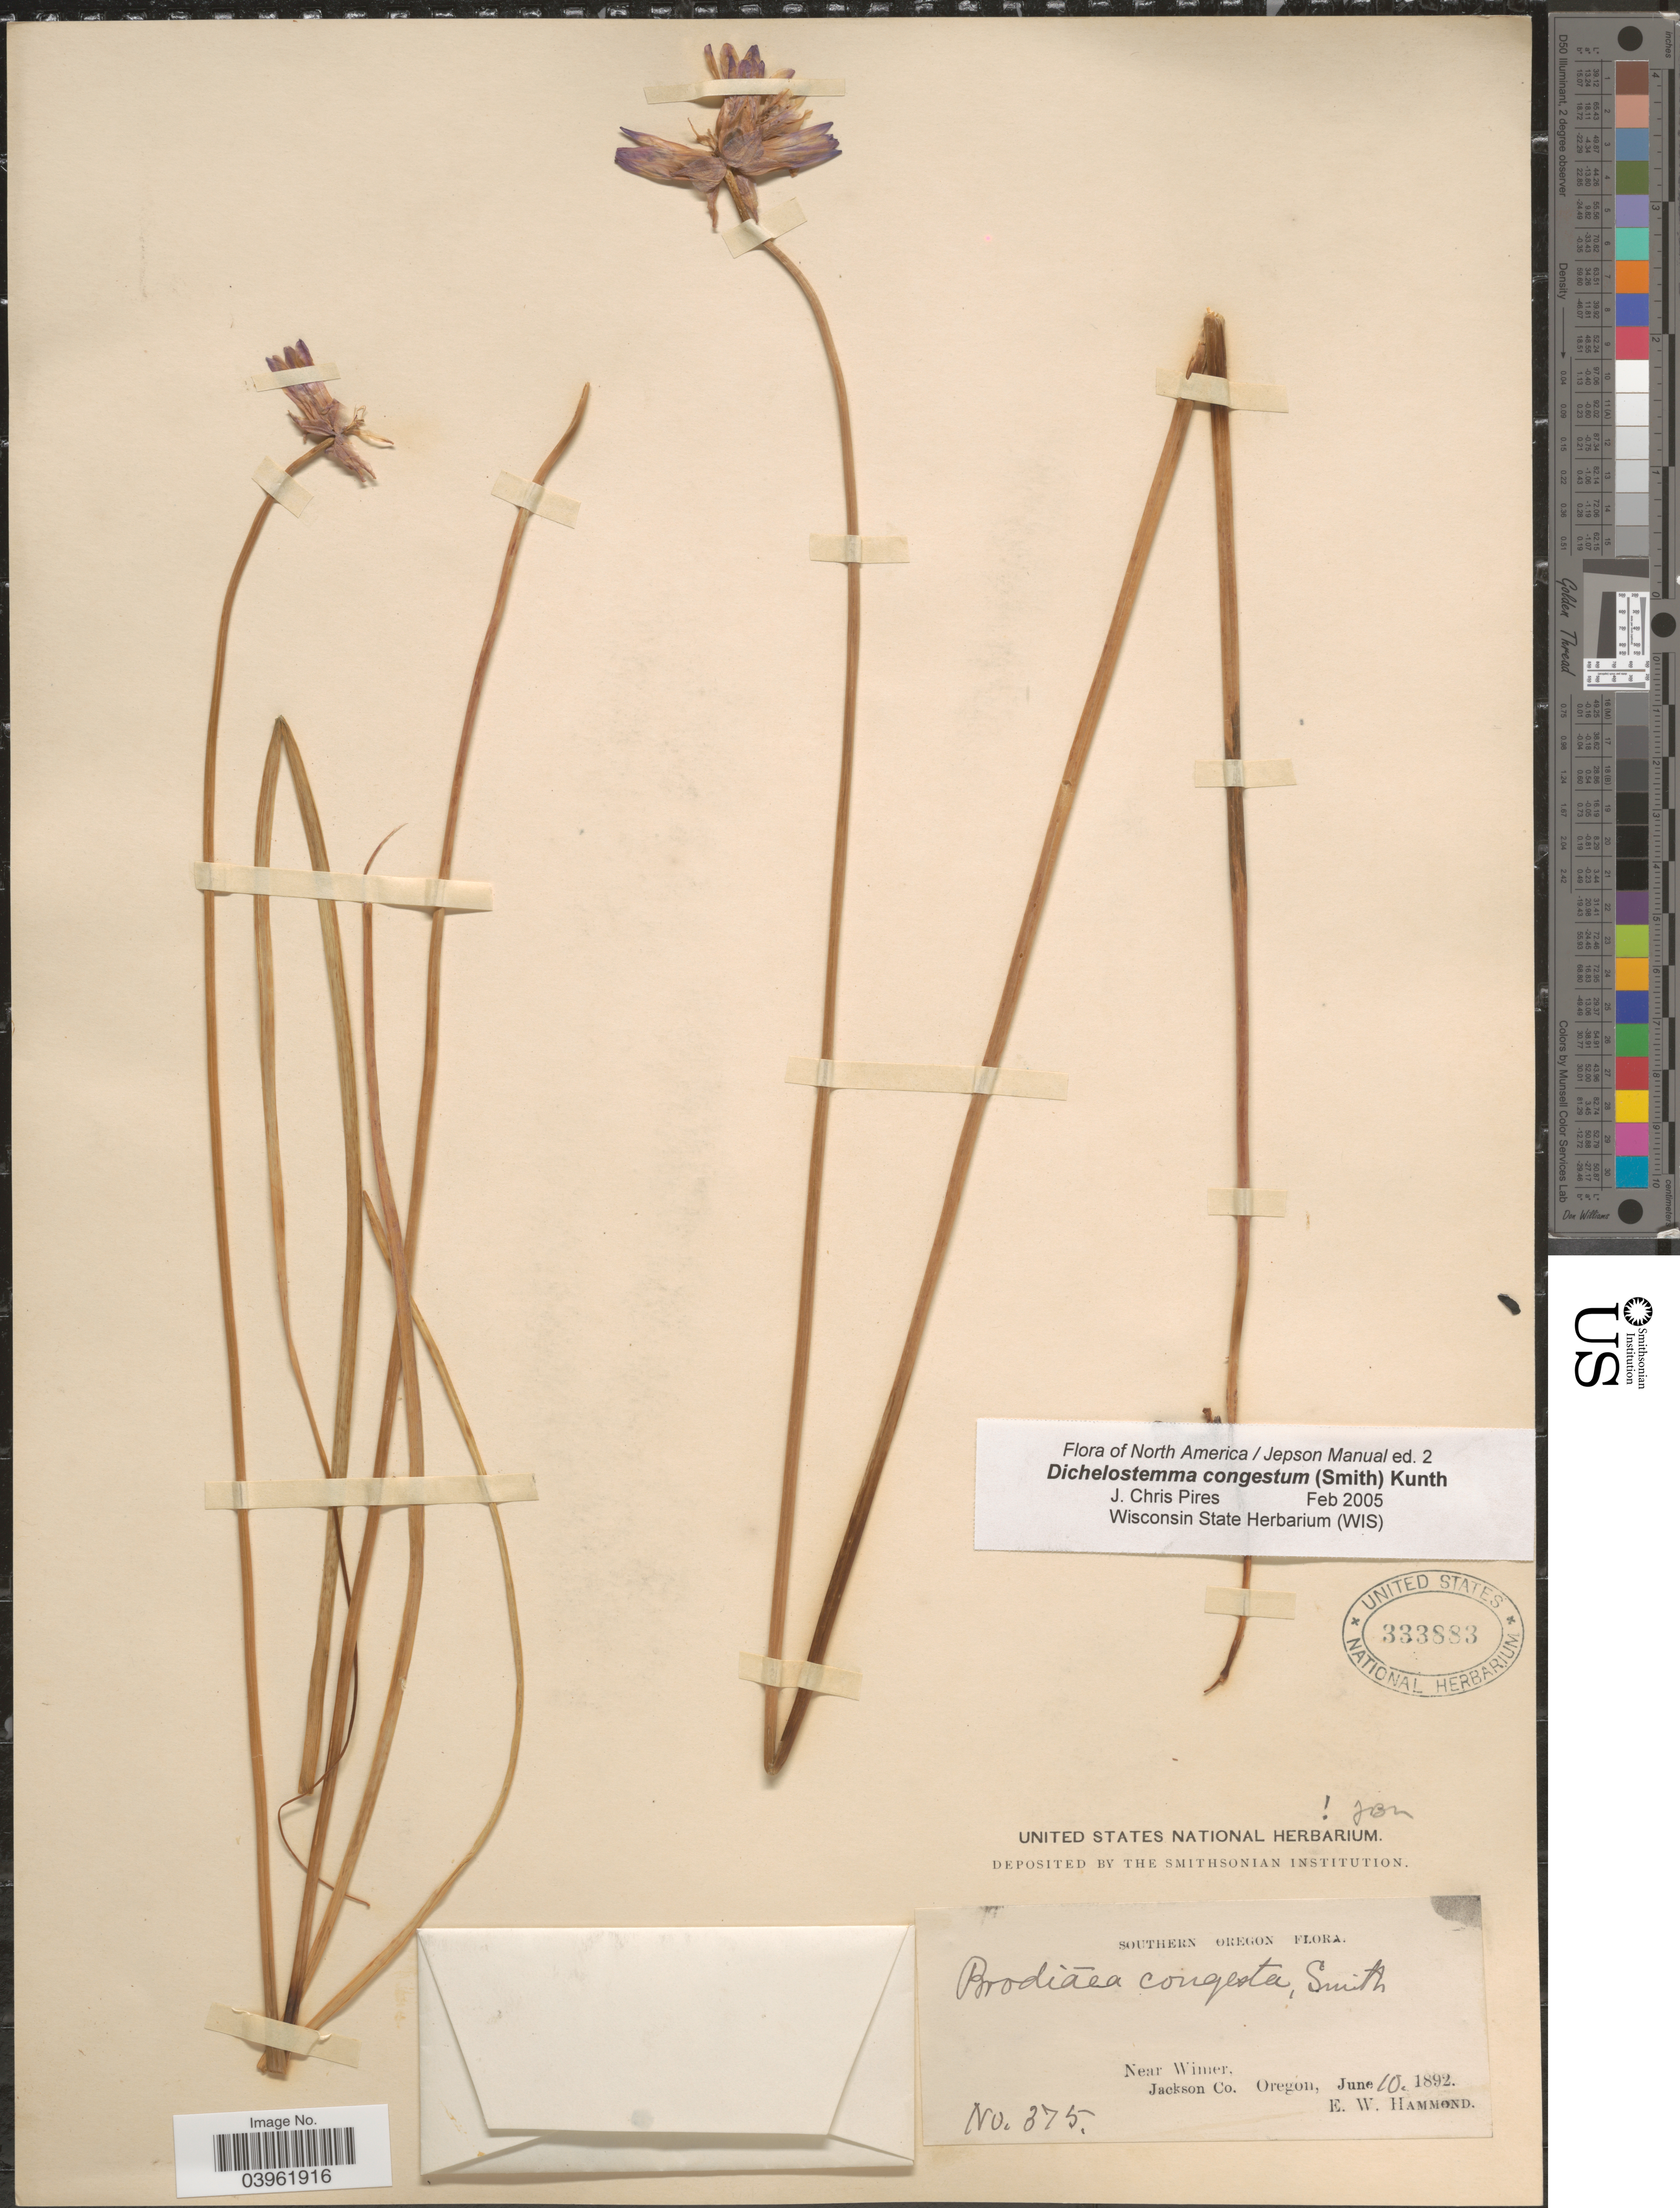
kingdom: Plantae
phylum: Tracheophyta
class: Liliopsida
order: Asparagales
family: Asparagaceae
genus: Dichelostemma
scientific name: Dichelostemma congestum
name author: Kunth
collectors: E. Hammond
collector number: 375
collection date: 1892-06-10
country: United States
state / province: Oregon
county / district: Jackson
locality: Southern Oregon. Near Wimer, Jackson Co.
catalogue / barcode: US 333883